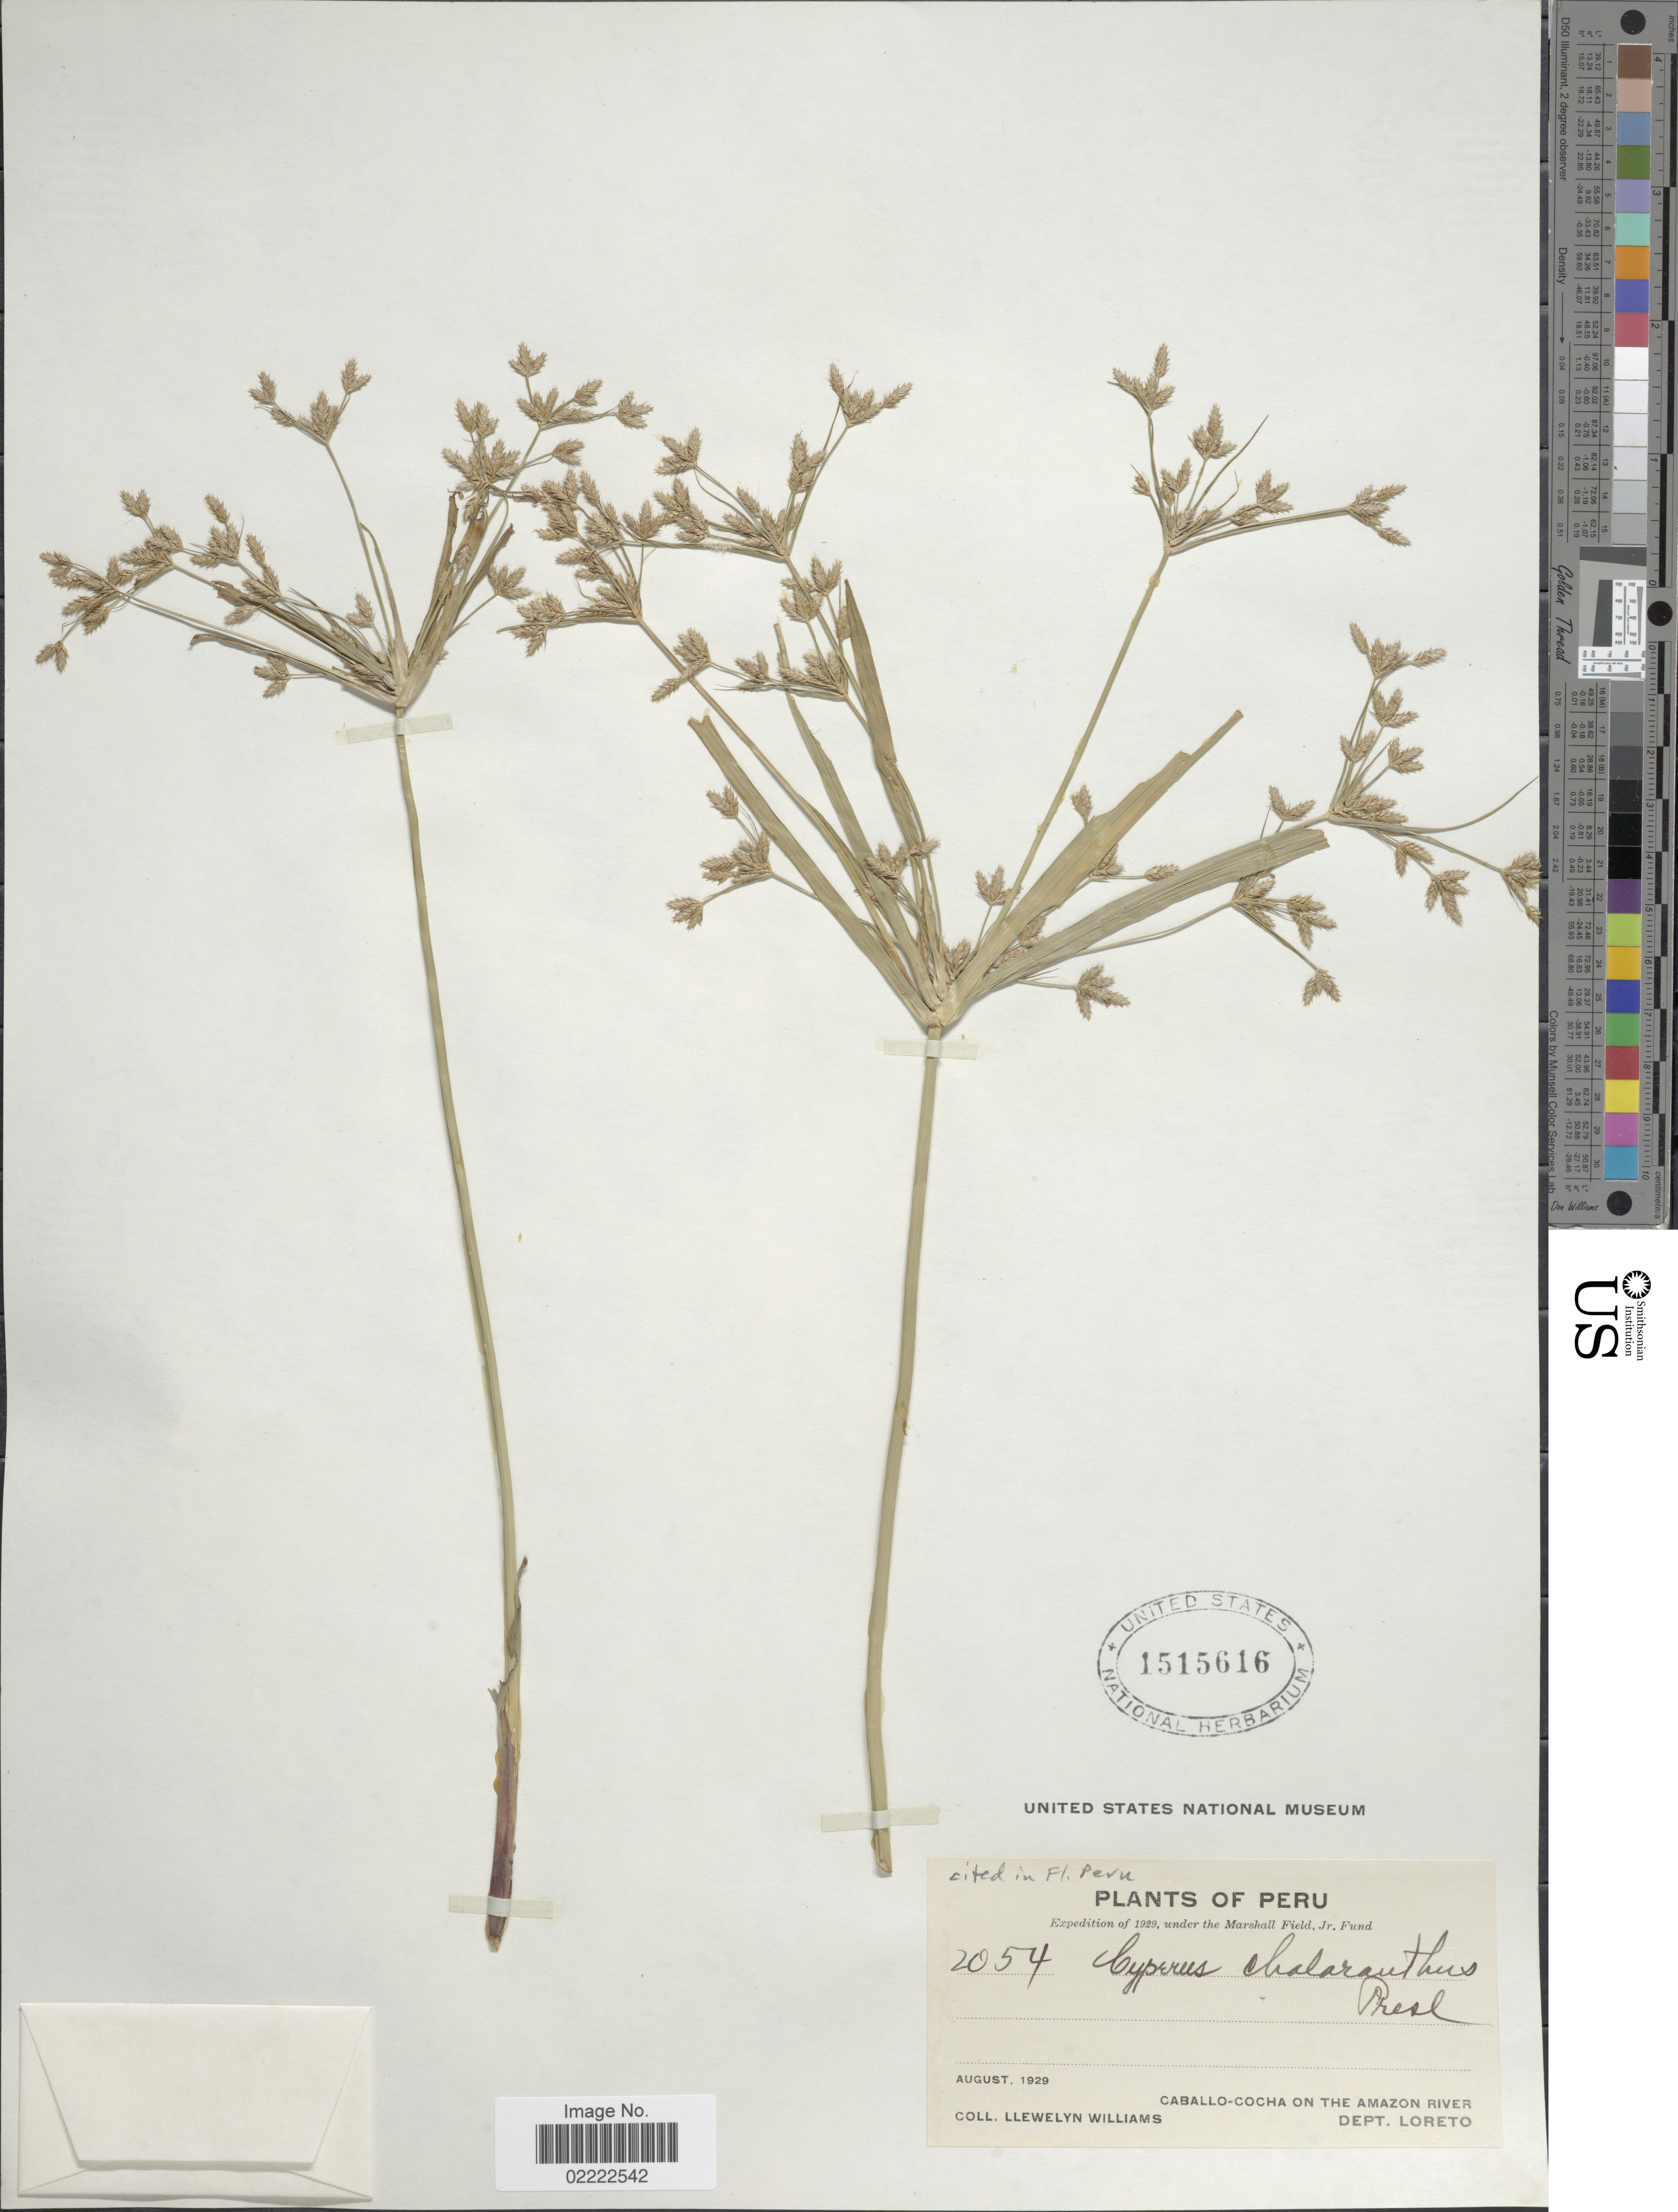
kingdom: Plantae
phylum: Tracheophyta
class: Liliopsida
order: Poales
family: Cyperaceae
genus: Cyperus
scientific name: Cyperus laxus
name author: Lam.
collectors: Ll. Williams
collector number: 2054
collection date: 1929-08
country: Peru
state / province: Loreto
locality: Caballo-Cocha on the Amazon River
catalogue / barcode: US 1515616